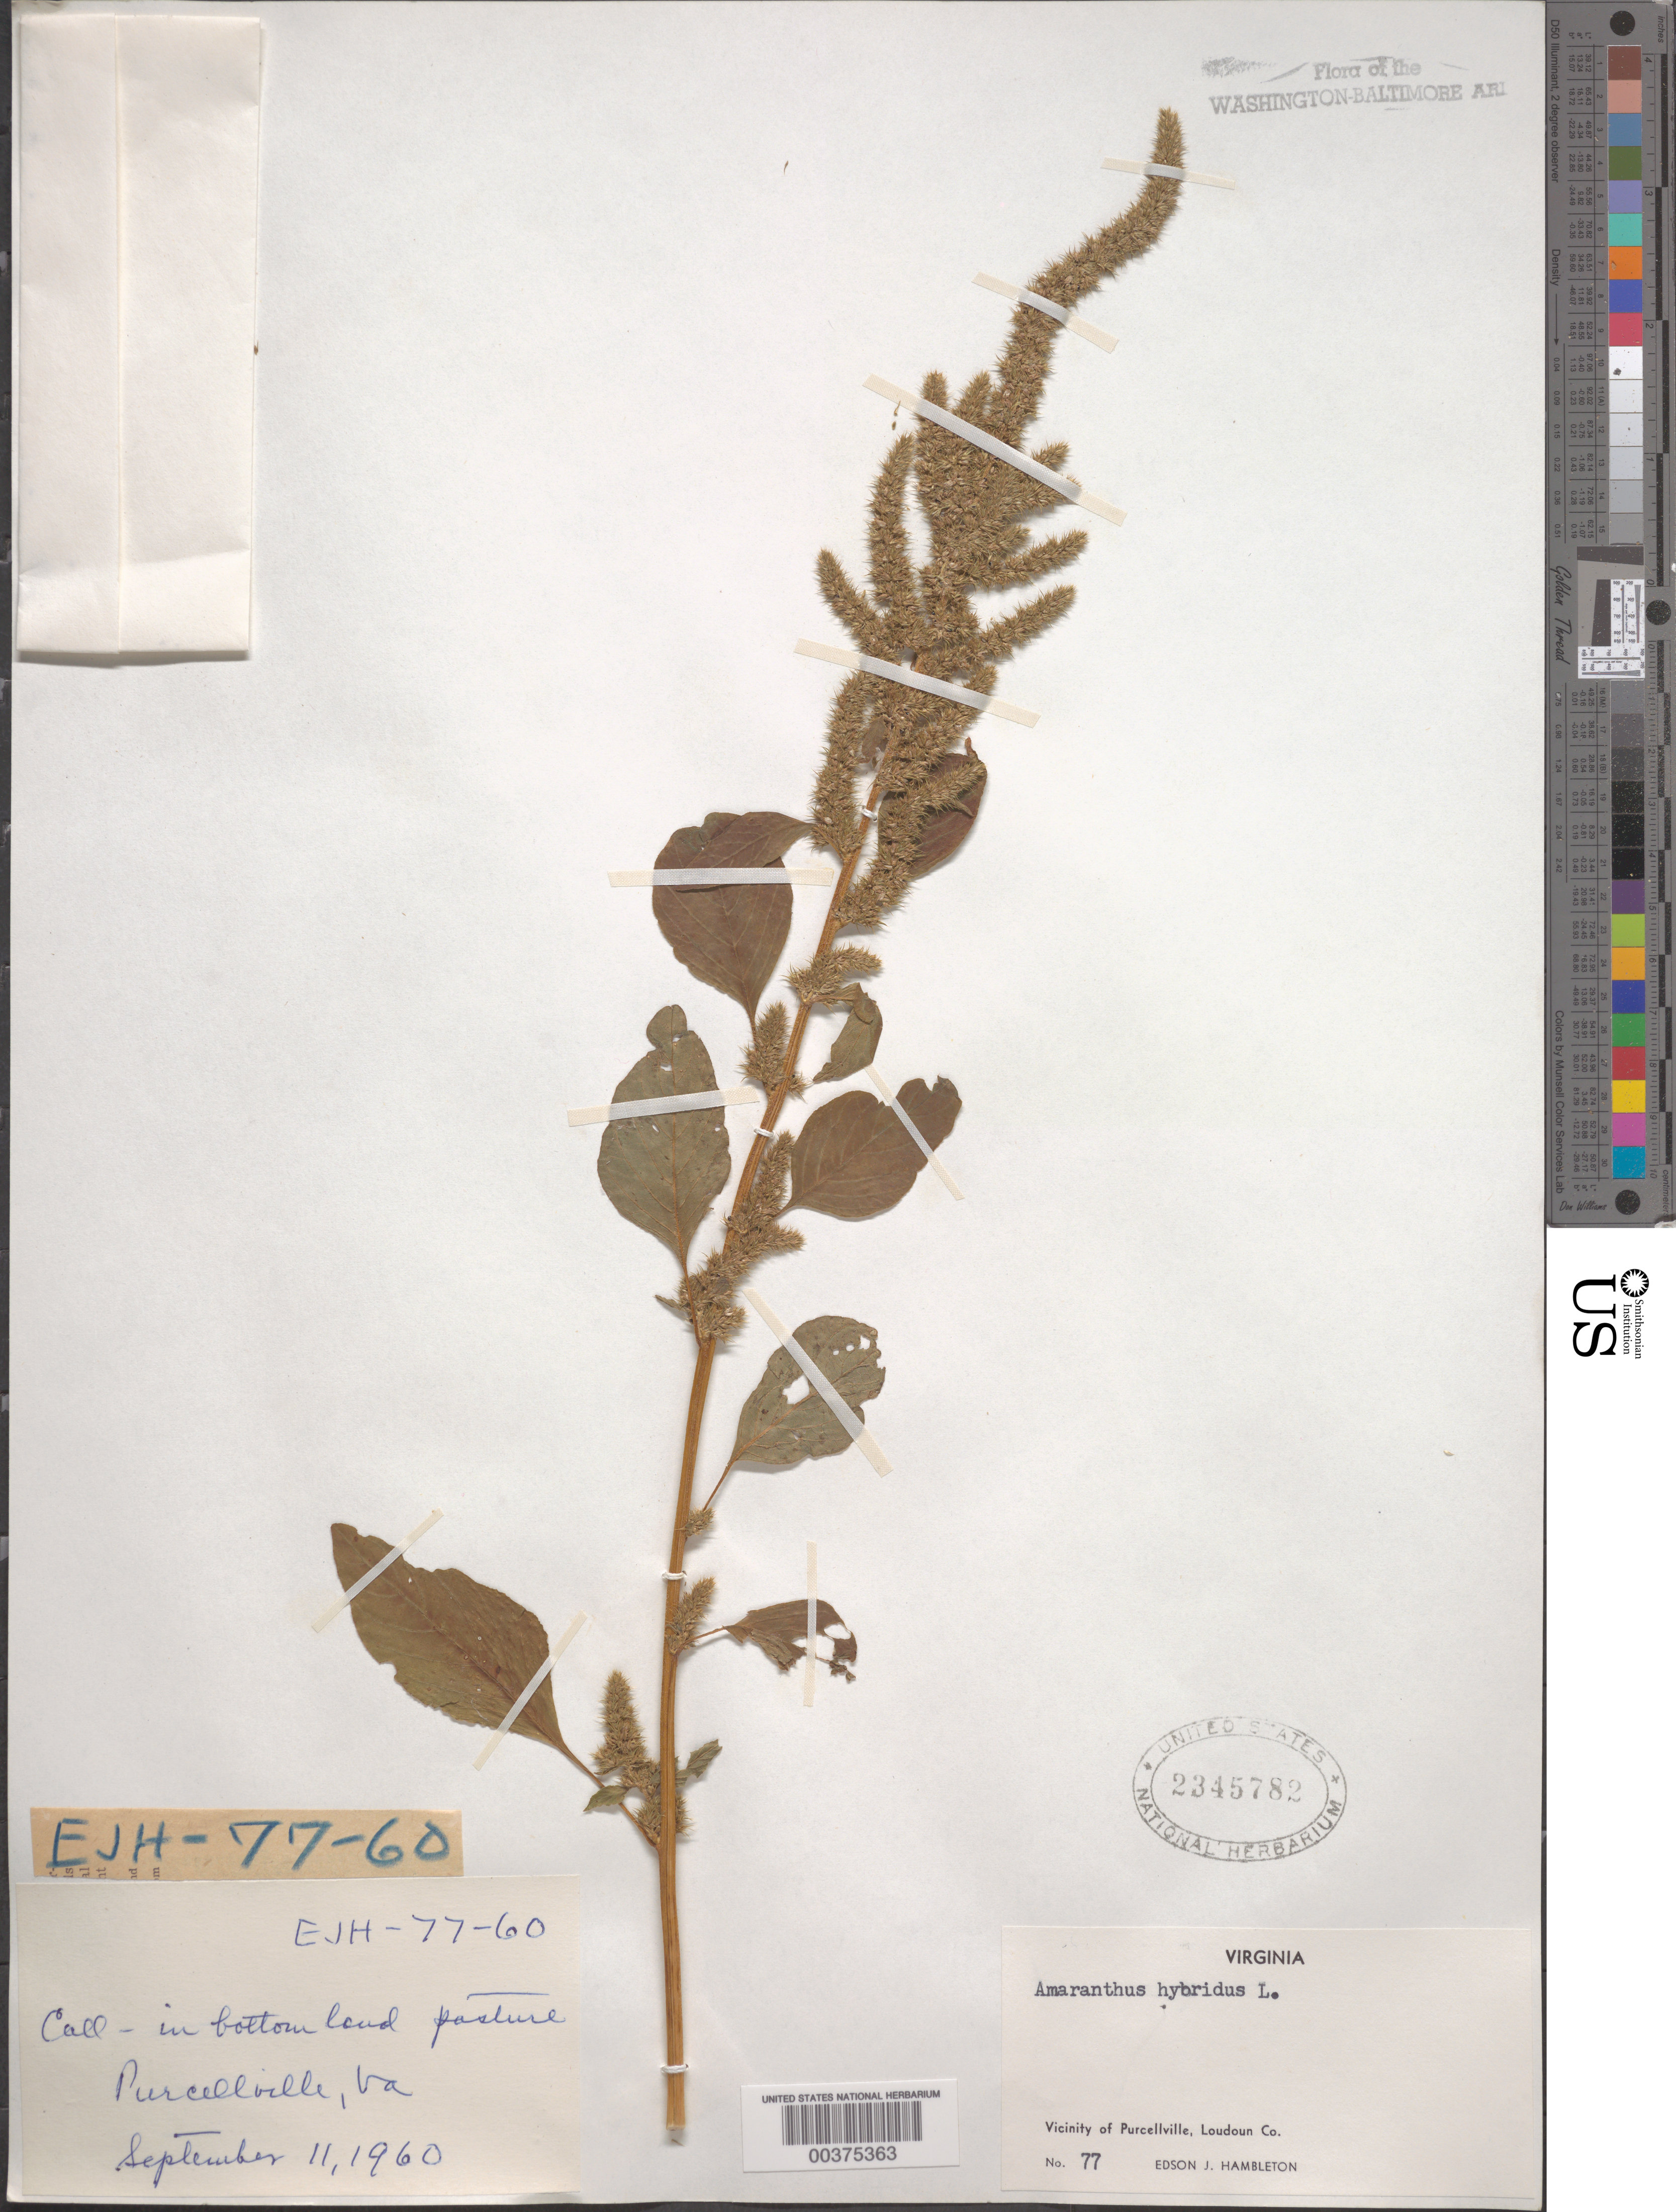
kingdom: Plantae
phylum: Tracheophyta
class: Magnoliopsida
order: Caryophyllales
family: Amaranthaceae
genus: Amaranthus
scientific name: Amaranthus hybridus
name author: L.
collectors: E. Hambleton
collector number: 77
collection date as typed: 11 Sep 1960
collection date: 1960-09-11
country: United States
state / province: Virginia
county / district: Loudoun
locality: Purcellville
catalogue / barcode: US 2345782